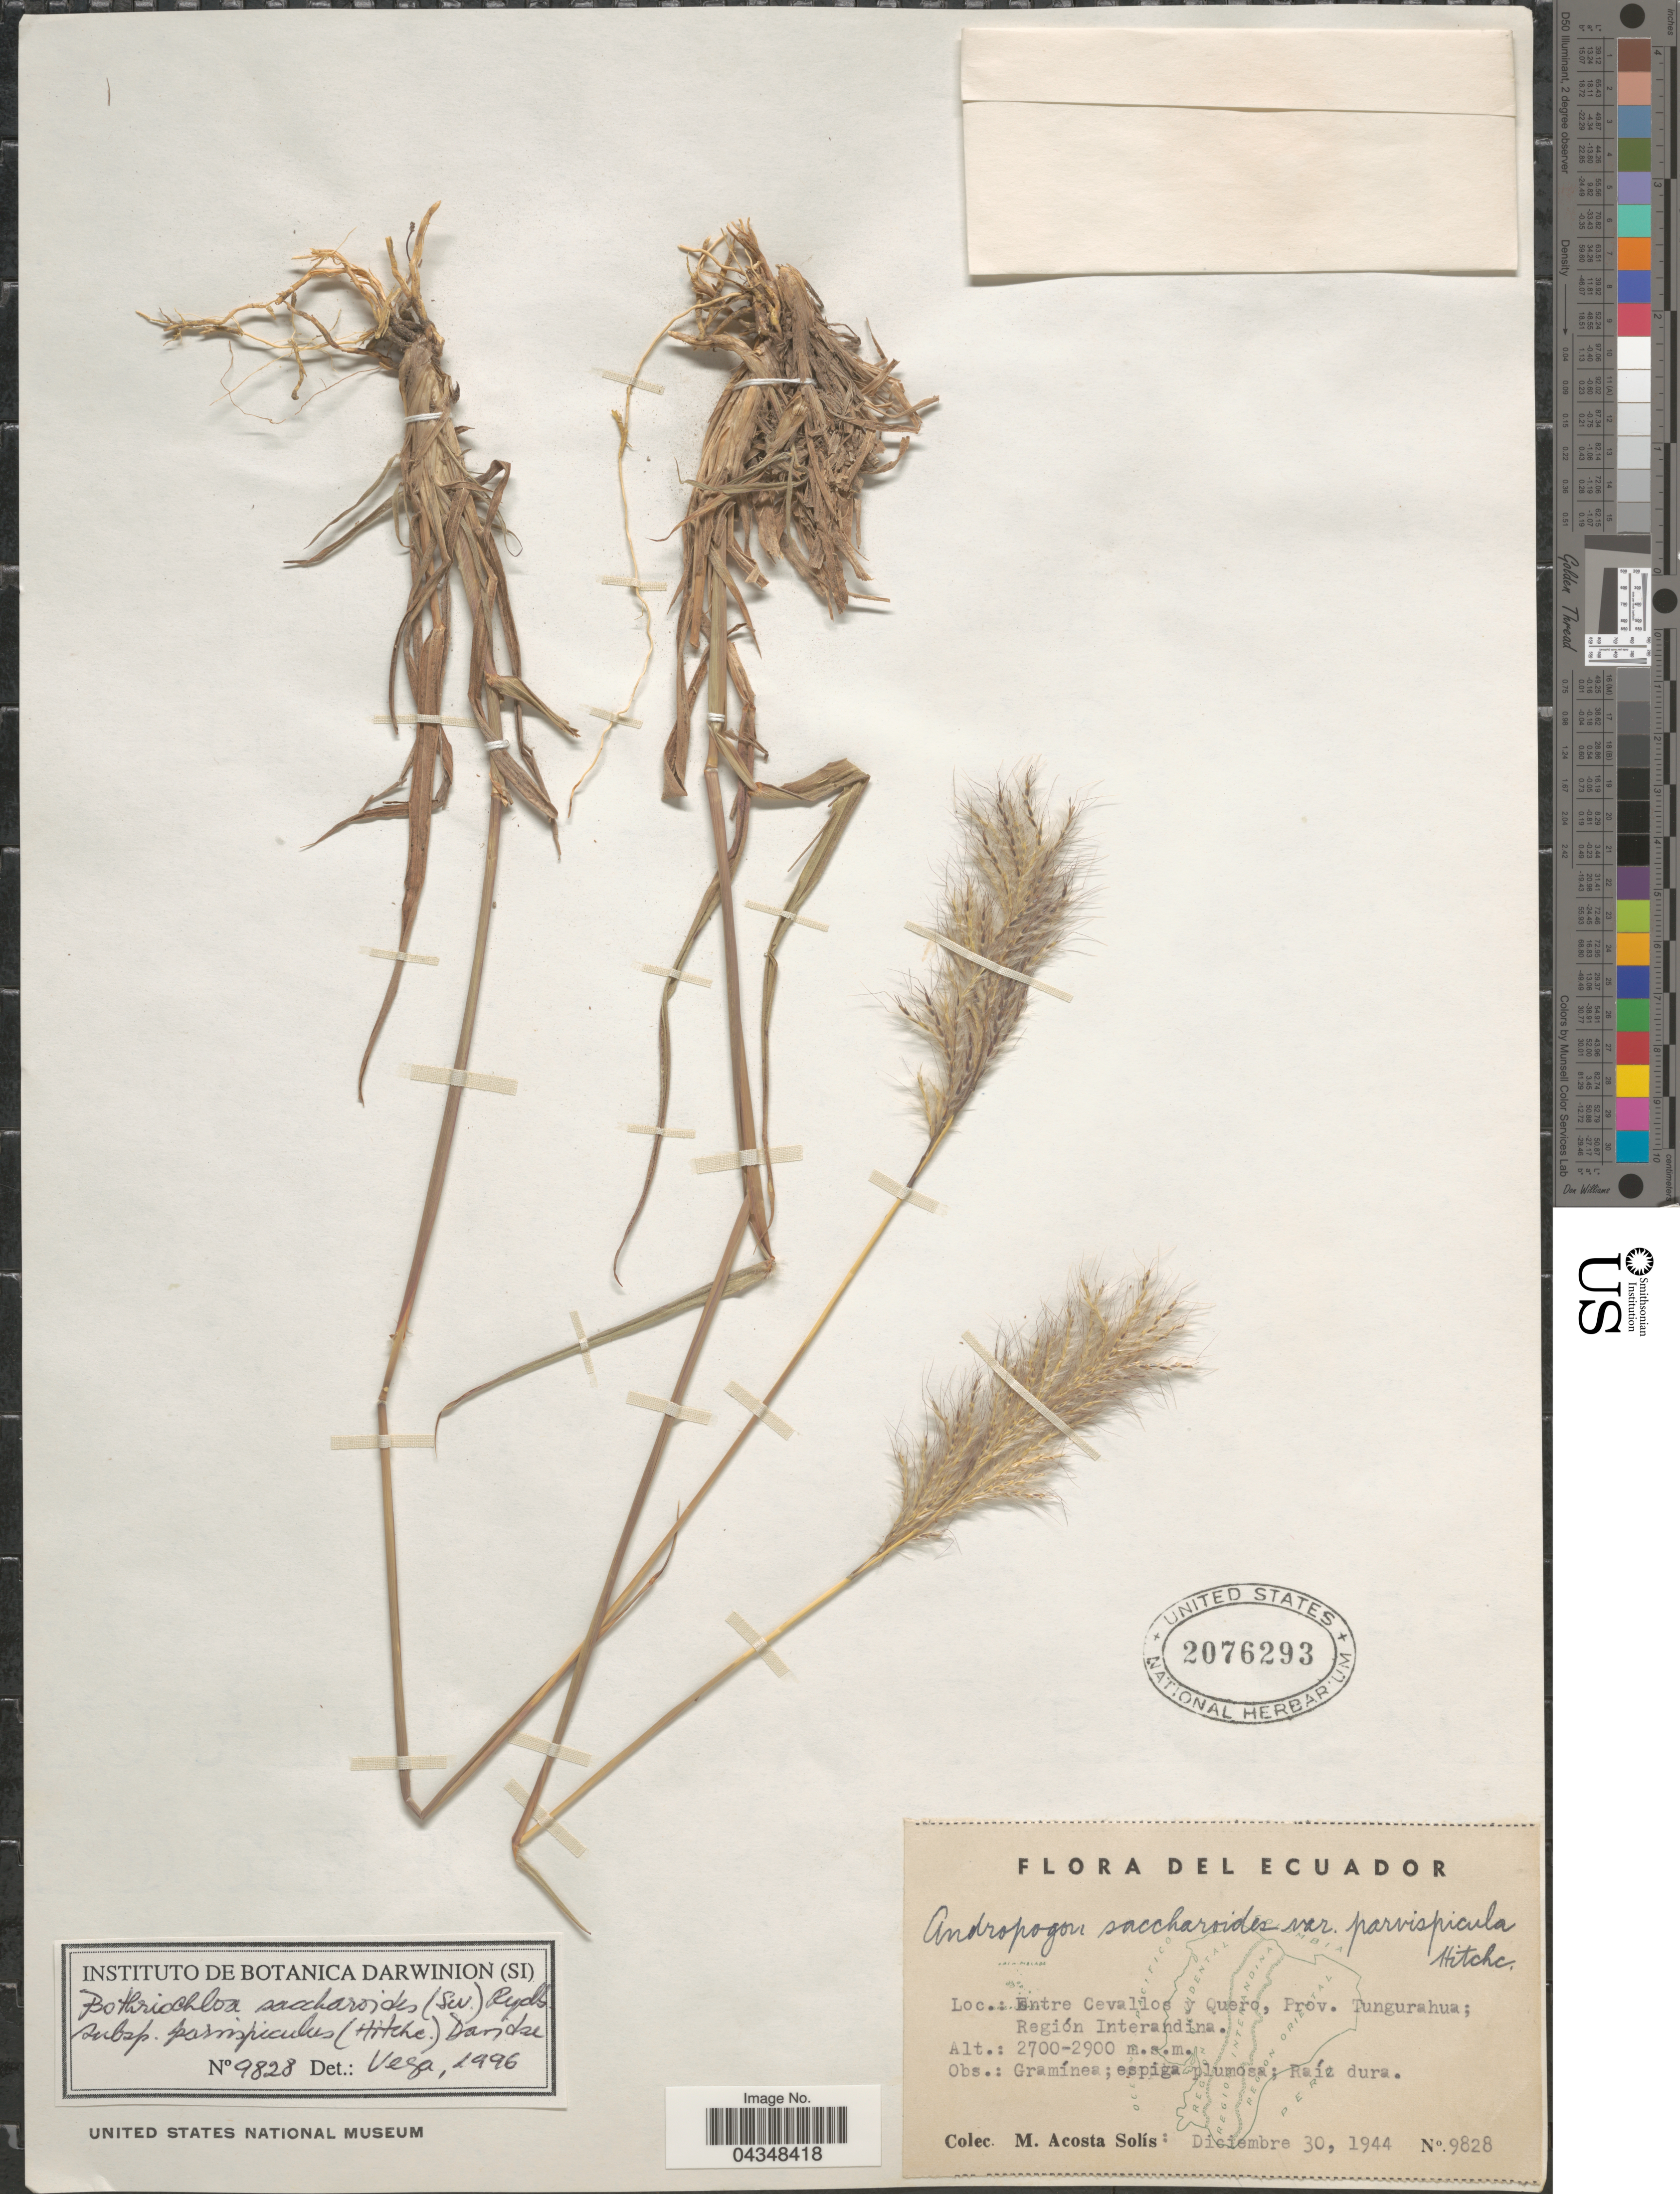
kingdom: Plantae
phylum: Tracheophyta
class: Liliopsida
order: Poales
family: Poaceae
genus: Bothriochloa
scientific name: Bothriochloa saccharoides var. parvispicula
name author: (Hitchc.) Tovar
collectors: M. Acosta Solis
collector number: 9828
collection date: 1944-12-30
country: Ecuador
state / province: Tungurahua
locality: Entre Cevallos y Quero, Prov. Tungurahua; Región Interandina.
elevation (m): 2700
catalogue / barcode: US 2076293